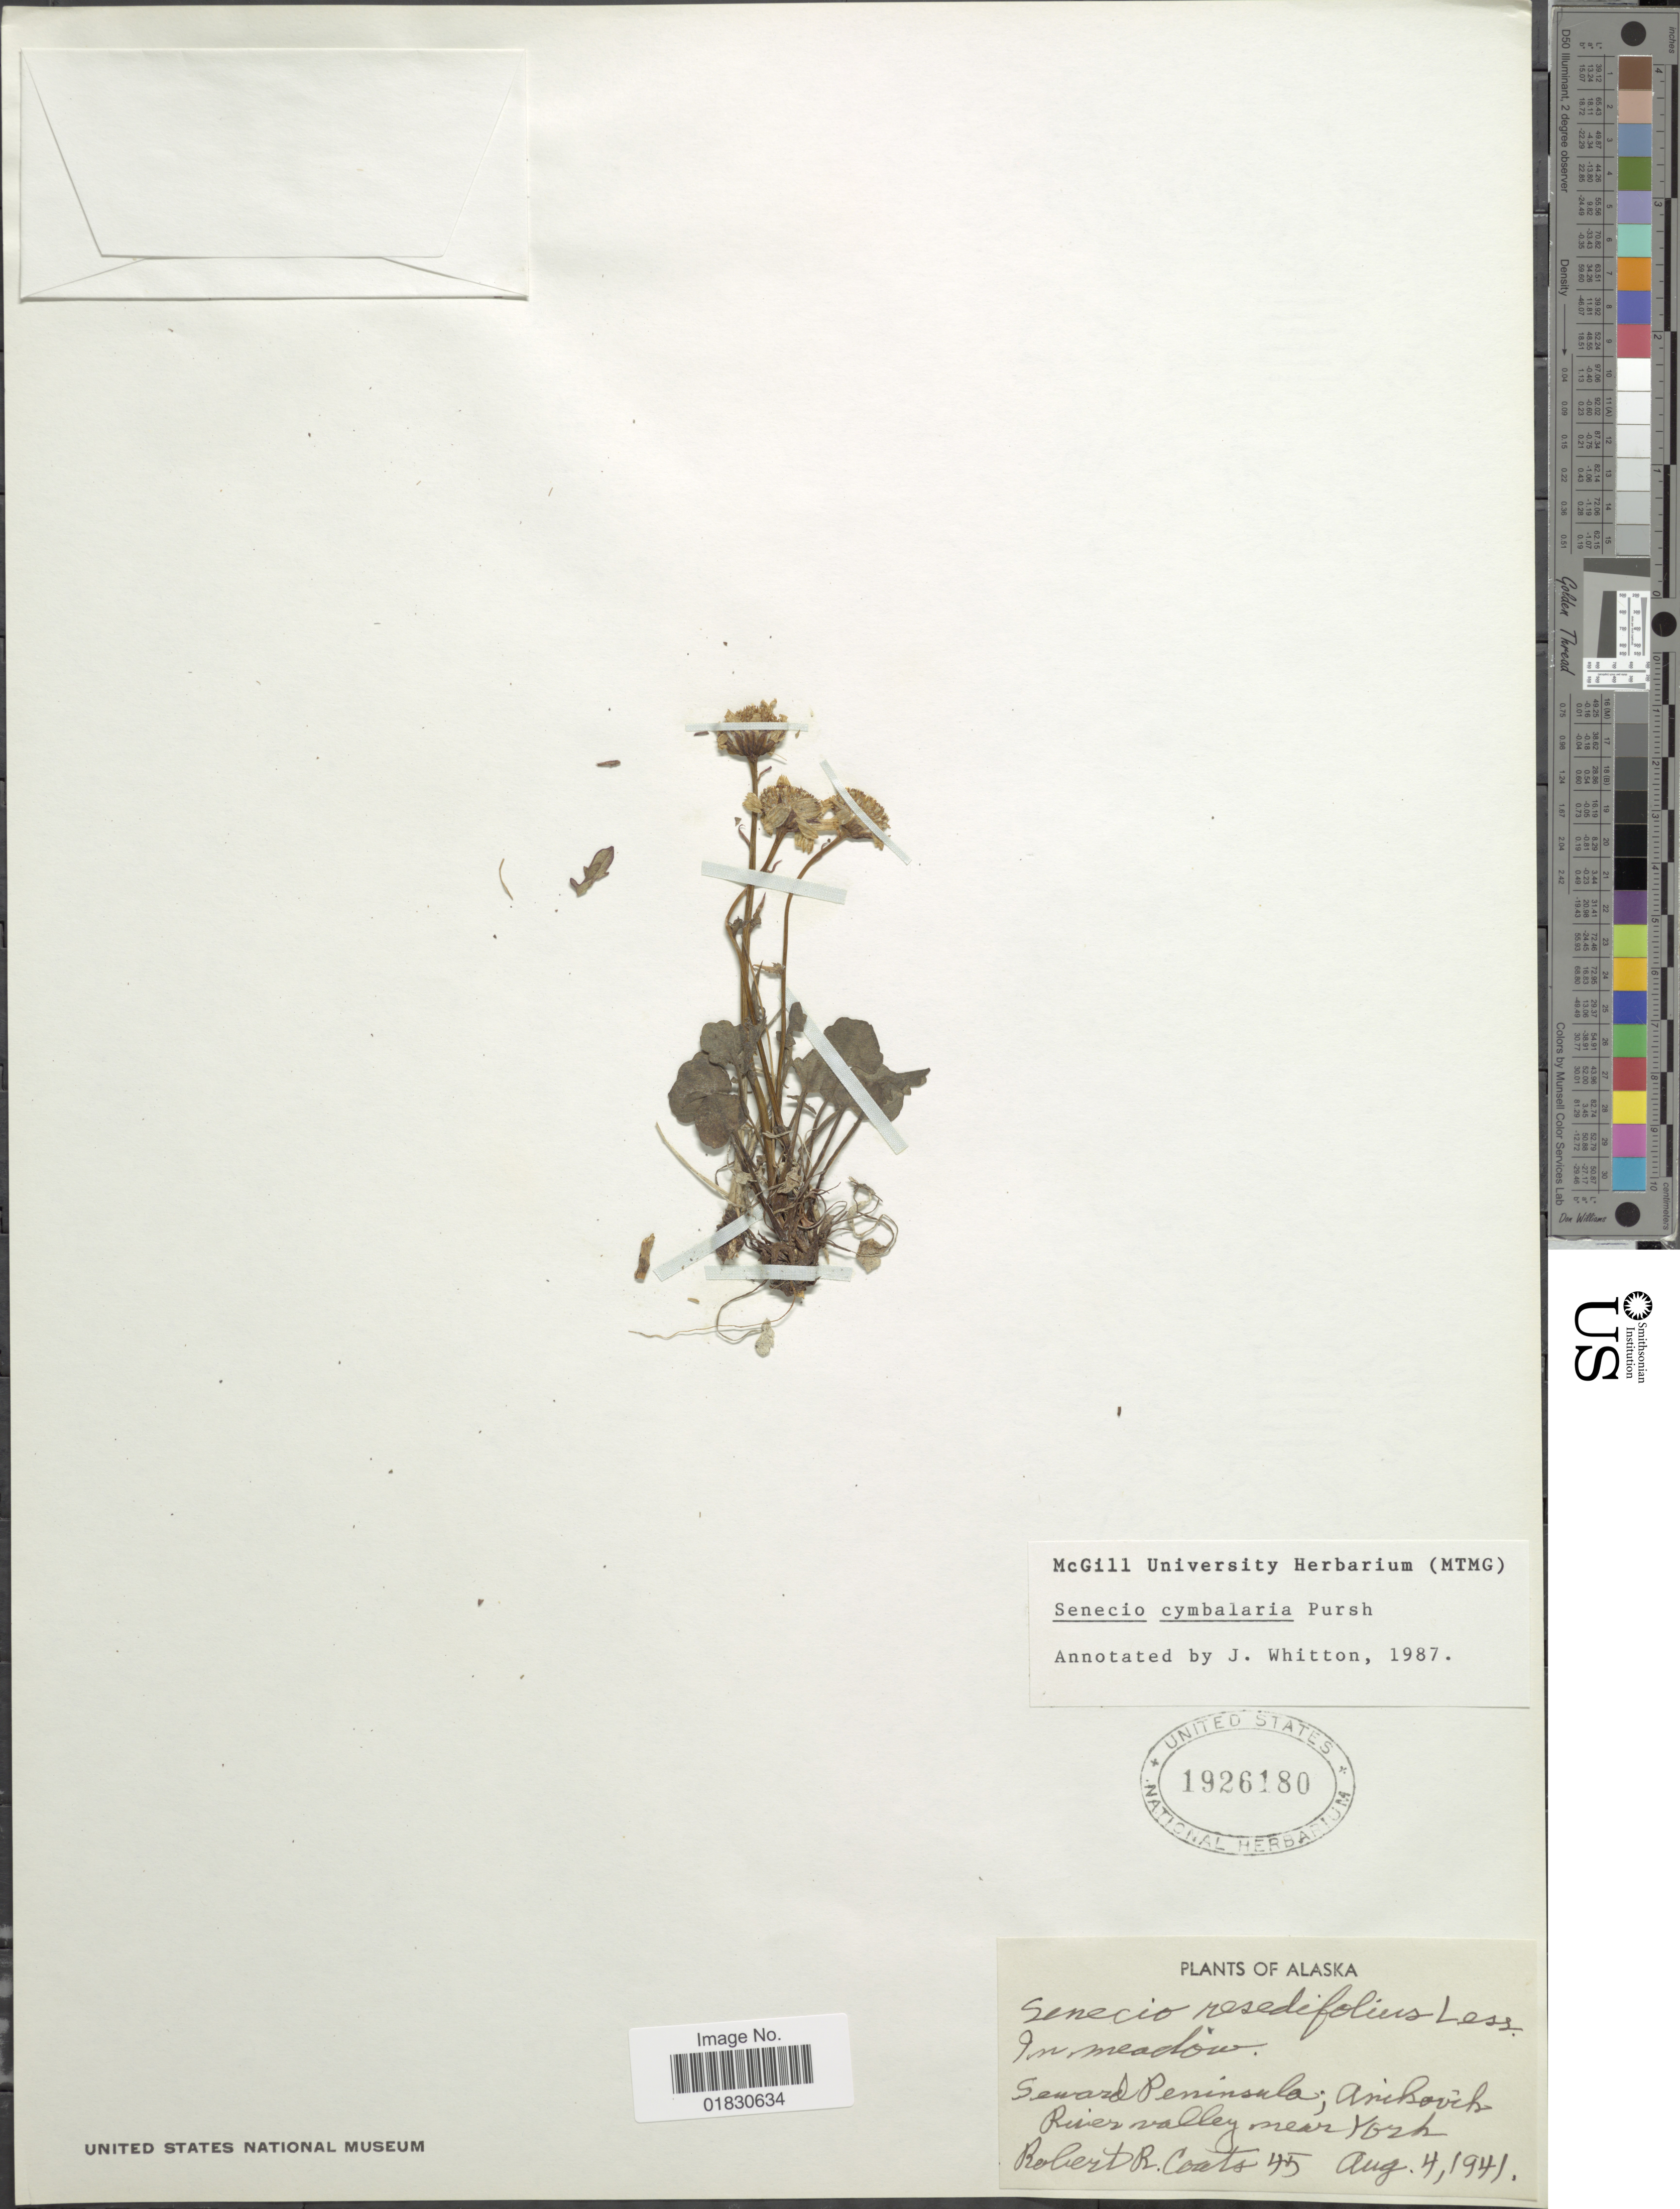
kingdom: Plantae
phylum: Tracheophyta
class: Magnoliopsida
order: Asterales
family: Asteraceae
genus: Packera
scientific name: Packera cymbalaria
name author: (Pursh) W.A. Weber & Á. Löve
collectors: R. Coats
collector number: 45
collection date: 1941-08-04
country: United States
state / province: Alaska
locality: Seward Peninsula, Anikovih River valley near York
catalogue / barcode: US 1926180